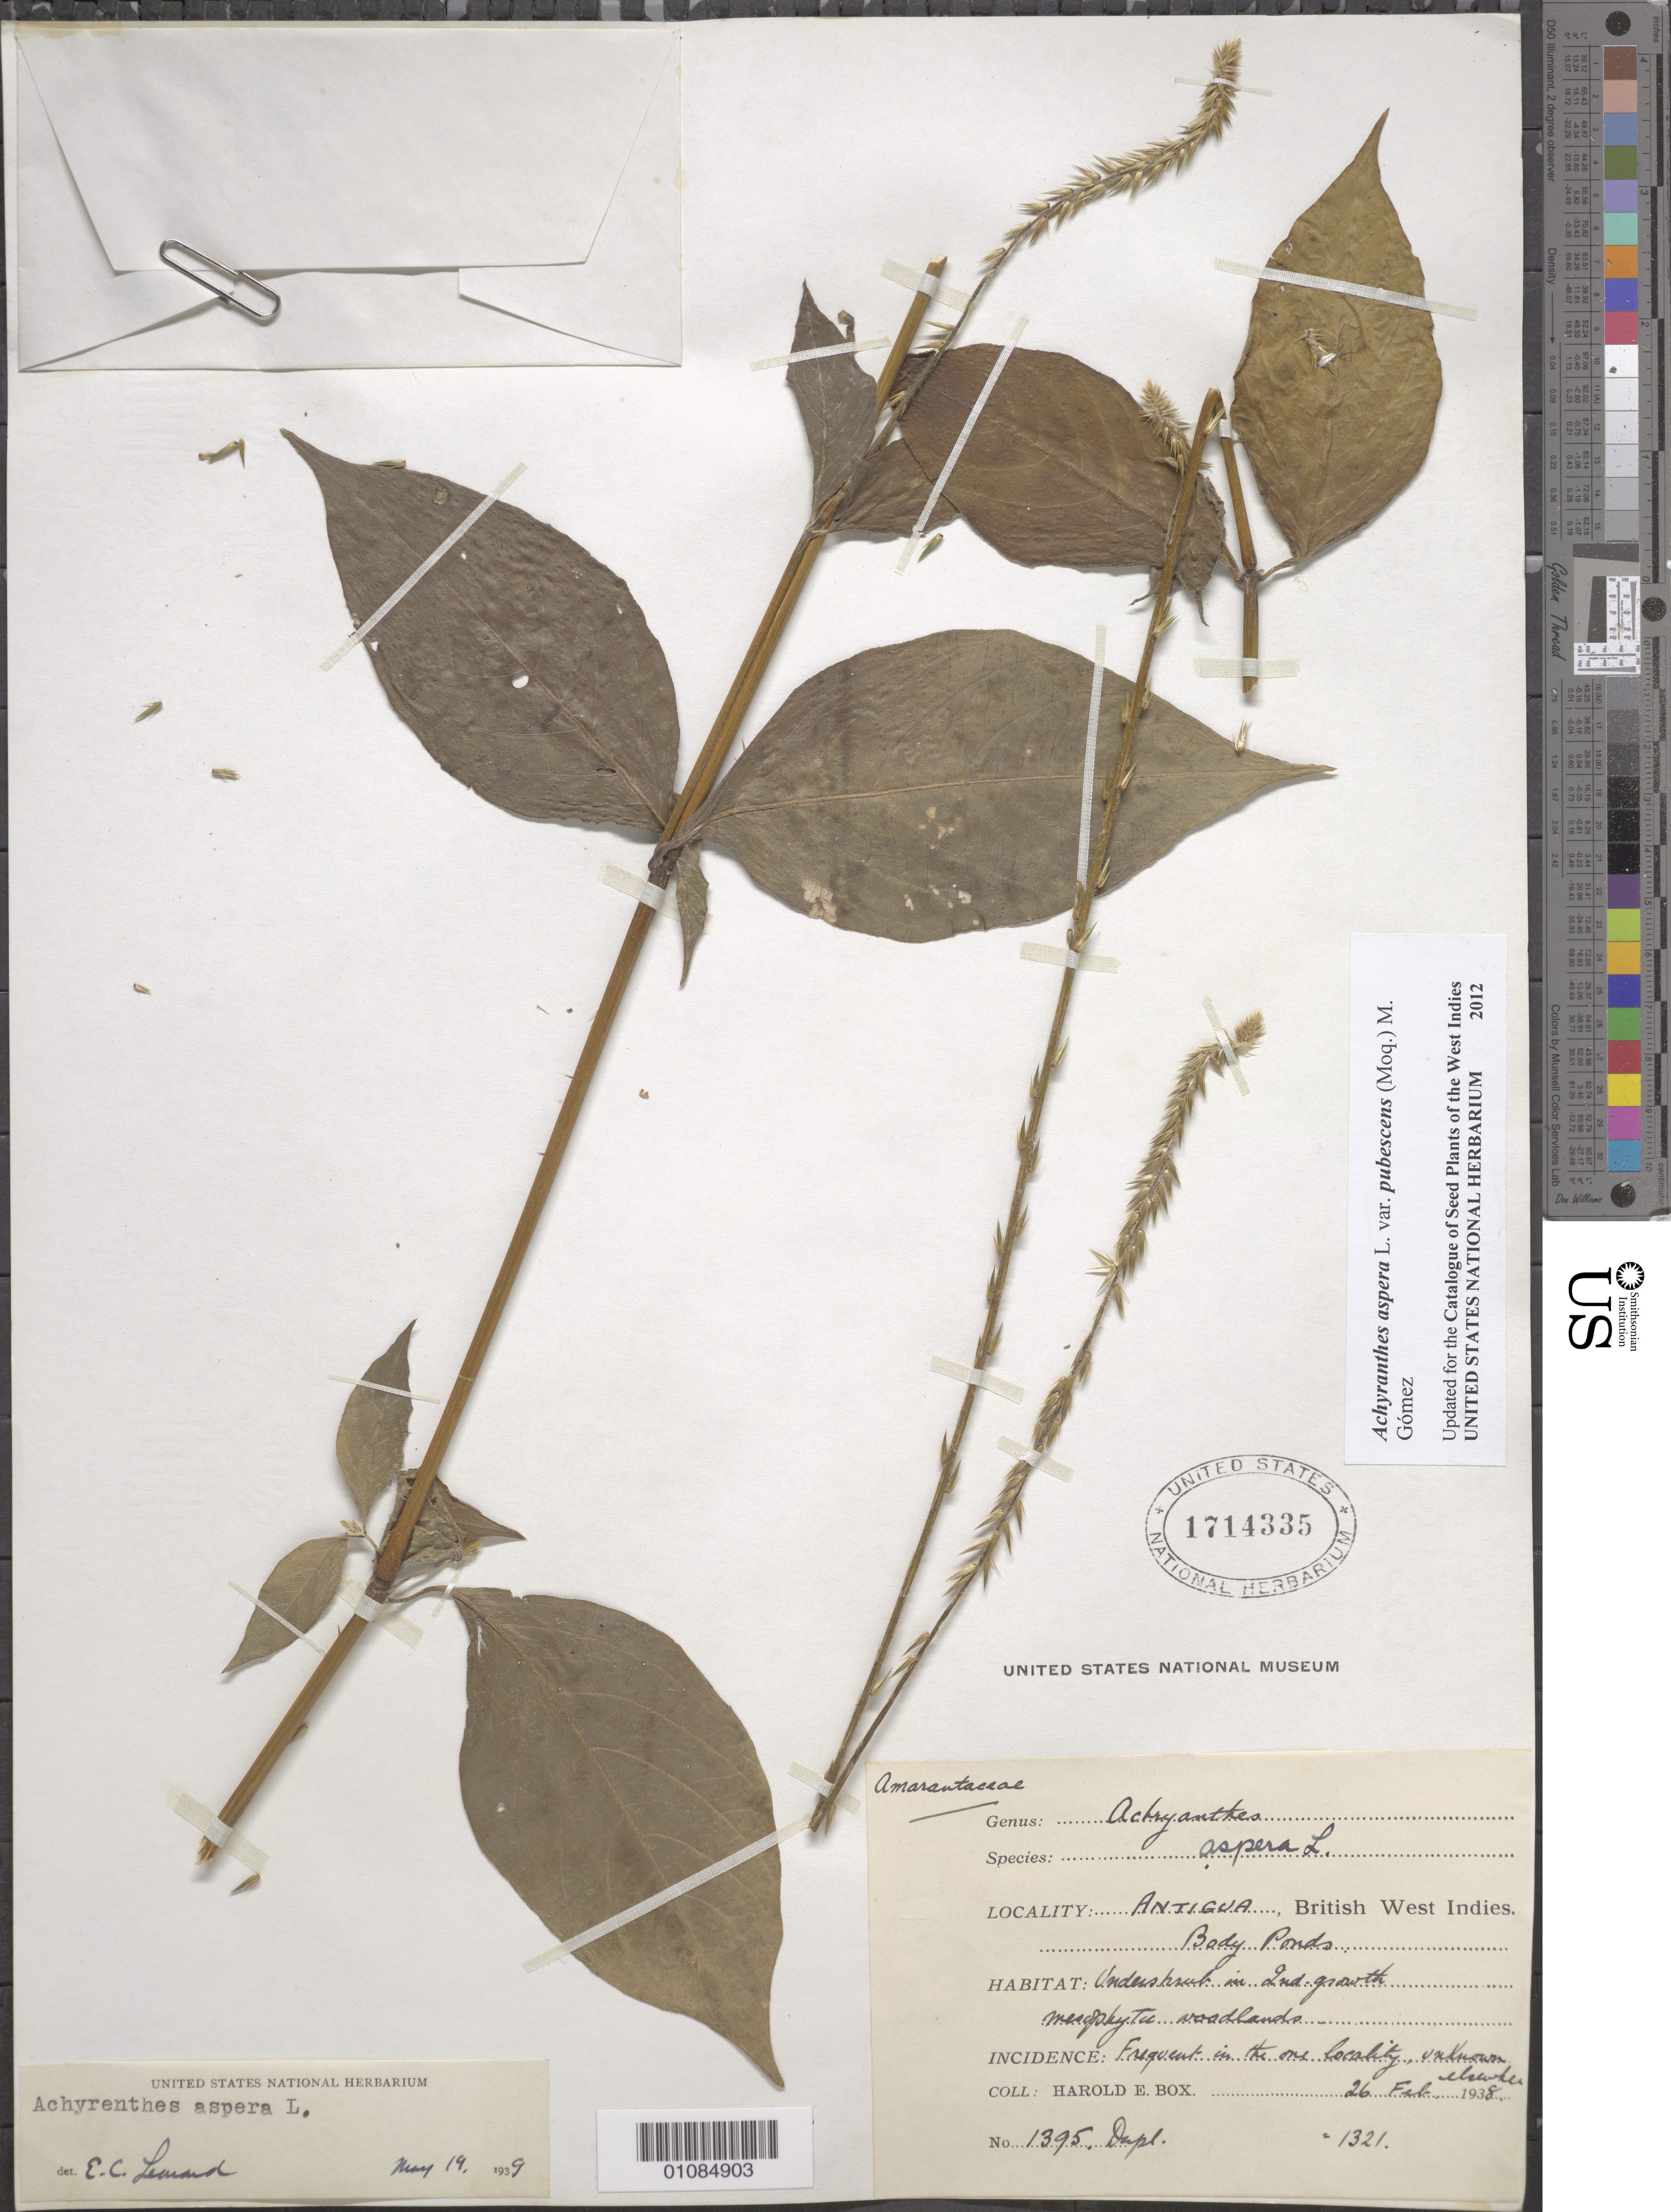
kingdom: Plantae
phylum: Tracheophyta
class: Magnoliopsida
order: Caryophyllales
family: Amaranthaceae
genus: Achyranthes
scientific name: Achyranthes aspera var. pubescens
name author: (Moq.) M. Gómez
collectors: H. E. Box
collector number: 1395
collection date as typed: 26 Feb 1938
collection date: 1938-02-26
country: Antigua and Barbuda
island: Antigua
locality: Body Ponds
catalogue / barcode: US 1714335